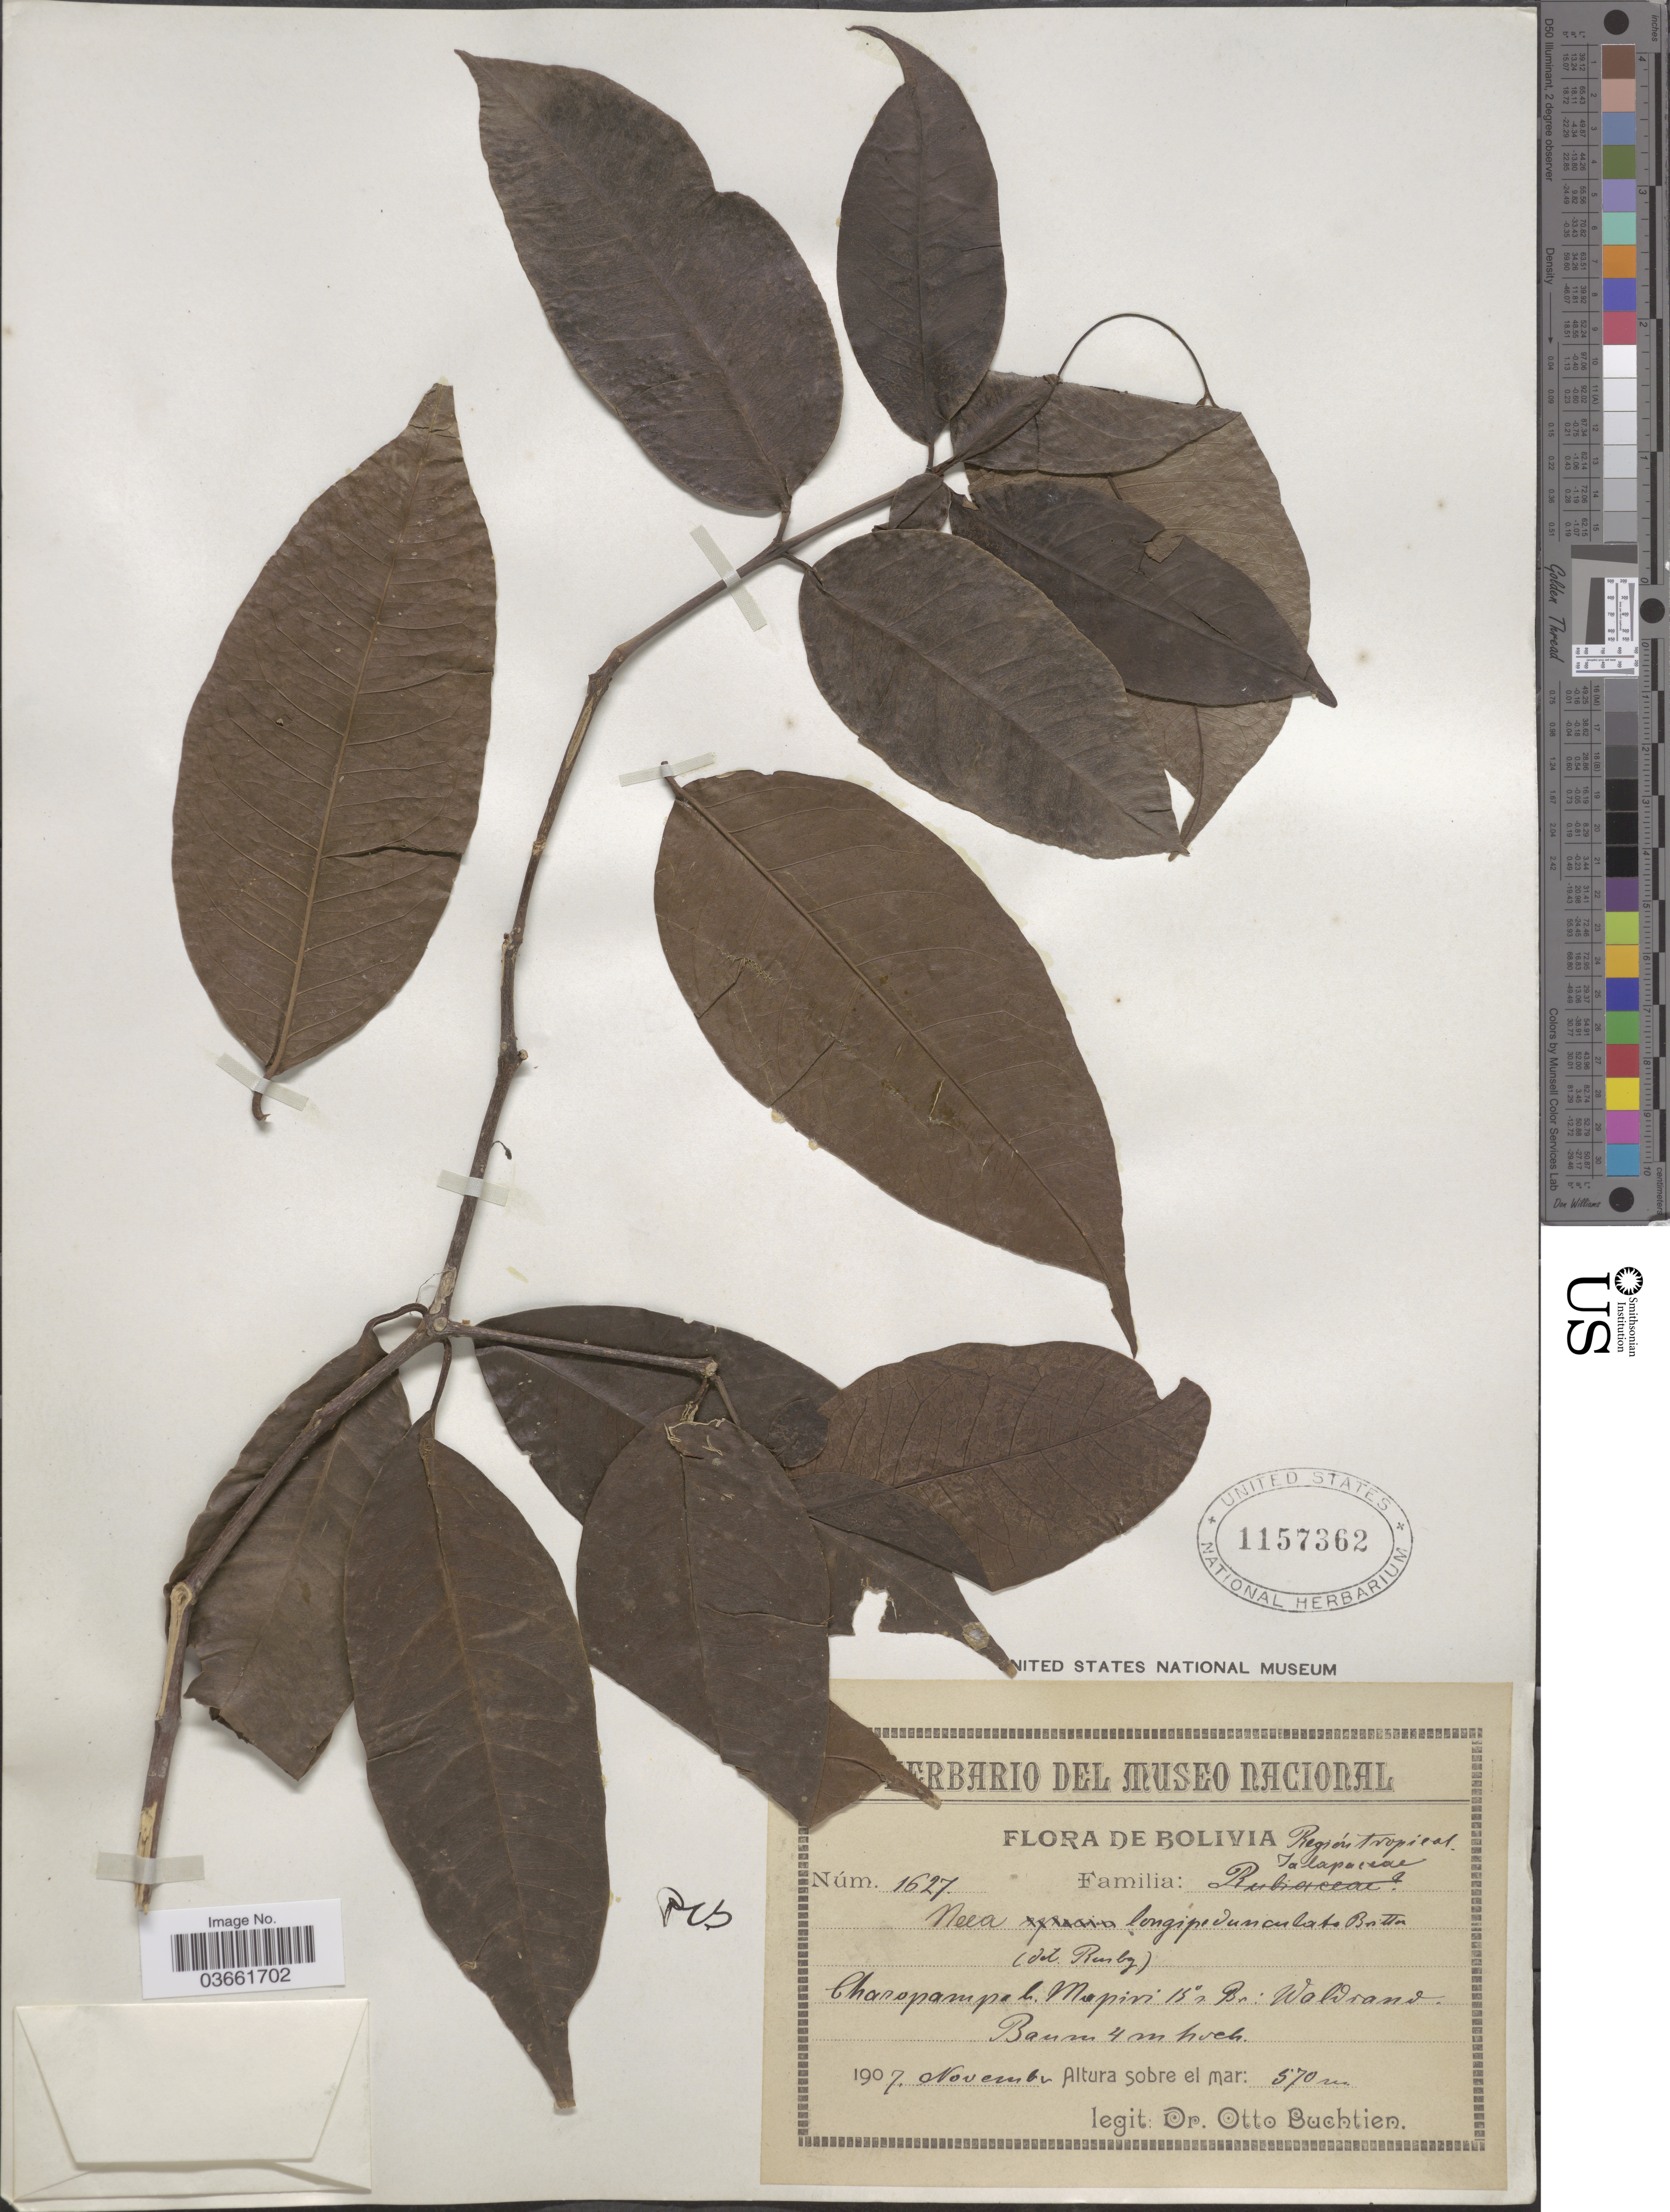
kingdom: Plantae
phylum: Tracheophyta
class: Magnoliopsida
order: Caryophyllales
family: Nyctaginaceae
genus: Neea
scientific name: Neea longipedunculata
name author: Britton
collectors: O. Buchtien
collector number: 1627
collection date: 1907-11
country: Bolivia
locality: Charopampa b. Mapiri 15° n. Br.: Walbrand.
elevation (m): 570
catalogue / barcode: US 1157362